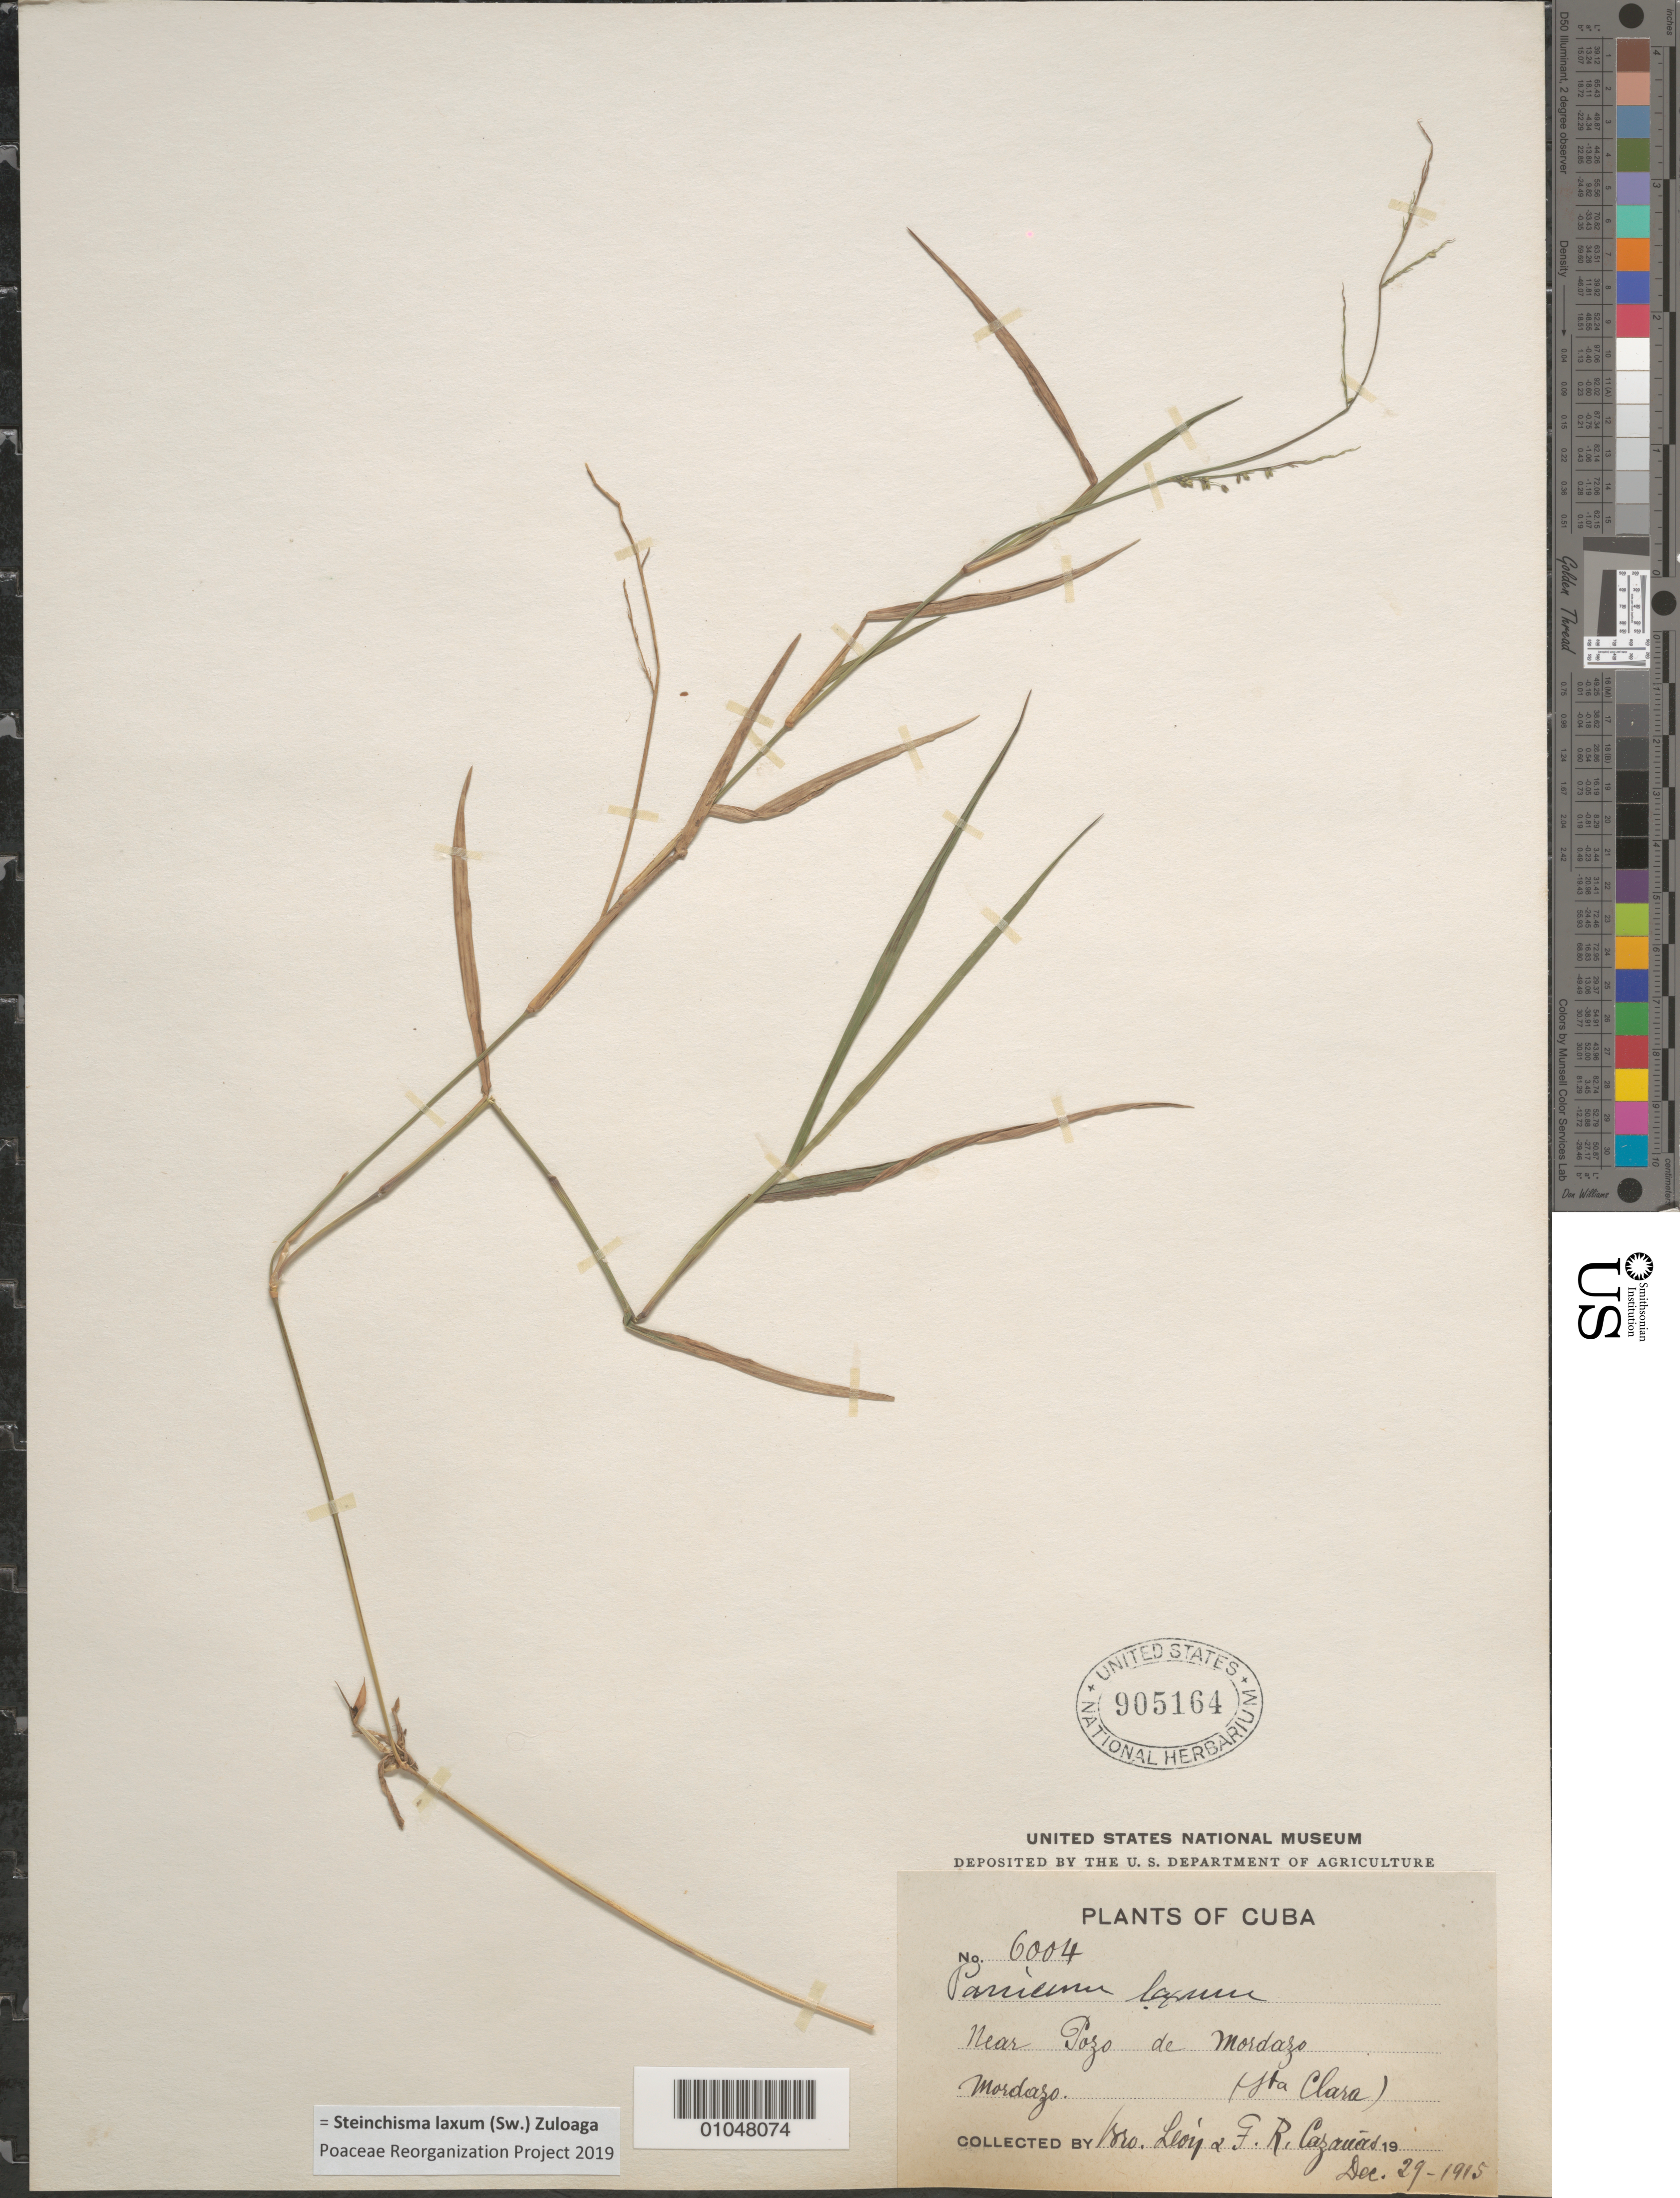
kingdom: Plantae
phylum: Tracheophyta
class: Liliopsida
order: Poales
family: Poaceae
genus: Panicum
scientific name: Panicum laxum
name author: Sw.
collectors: Bro. León & F. Cazauas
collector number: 6004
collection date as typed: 29 Dec 1915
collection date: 1915-12-29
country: Cuba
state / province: Villa Clara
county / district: Santa Clara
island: Cuba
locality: Near Pozo de Mordazo, Mordazo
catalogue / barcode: US 905164